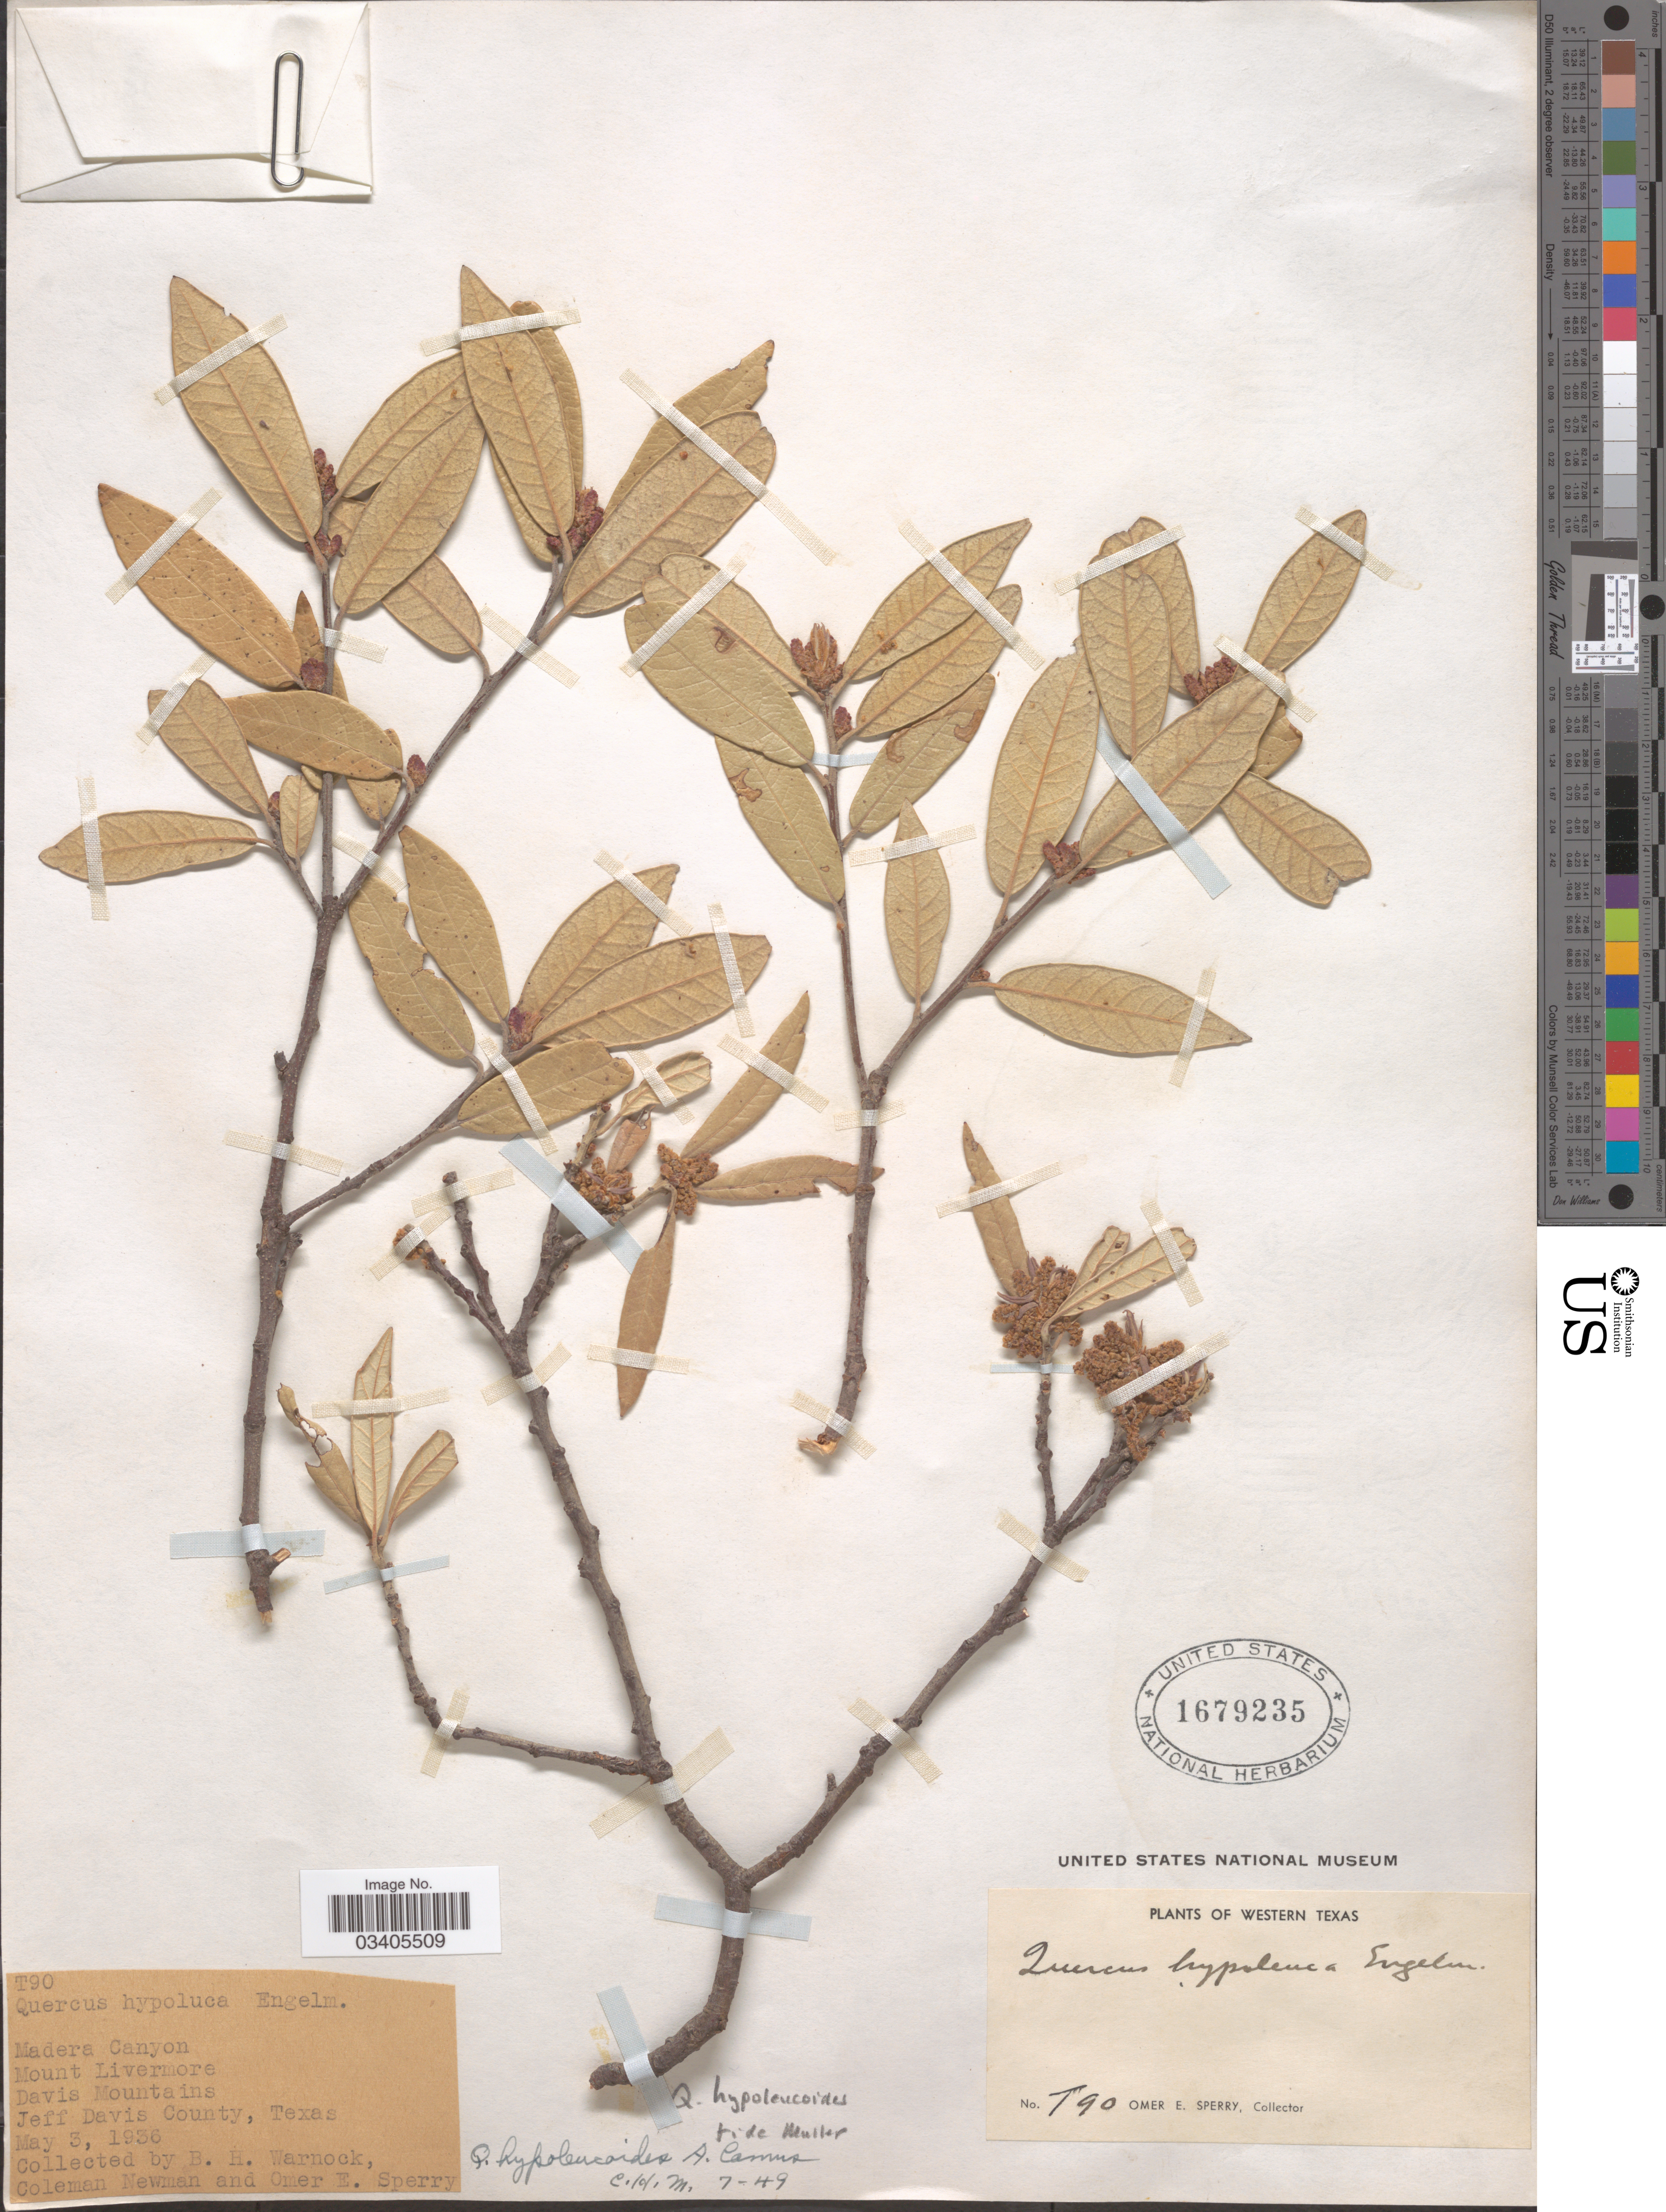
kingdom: Plantae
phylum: Tracheophyta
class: Magnoliopsida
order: Fagales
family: Fagaceae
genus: Quercus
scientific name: Quercus hypoleucoides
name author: A. Camus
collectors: O. E. Sperry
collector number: T90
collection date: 1936-05-03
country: United States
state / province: Texas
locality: Western Texas. Madera Canyon. Mount Livermore. Davis Mountains. Jeff Davis County.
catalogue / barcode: US 1679235